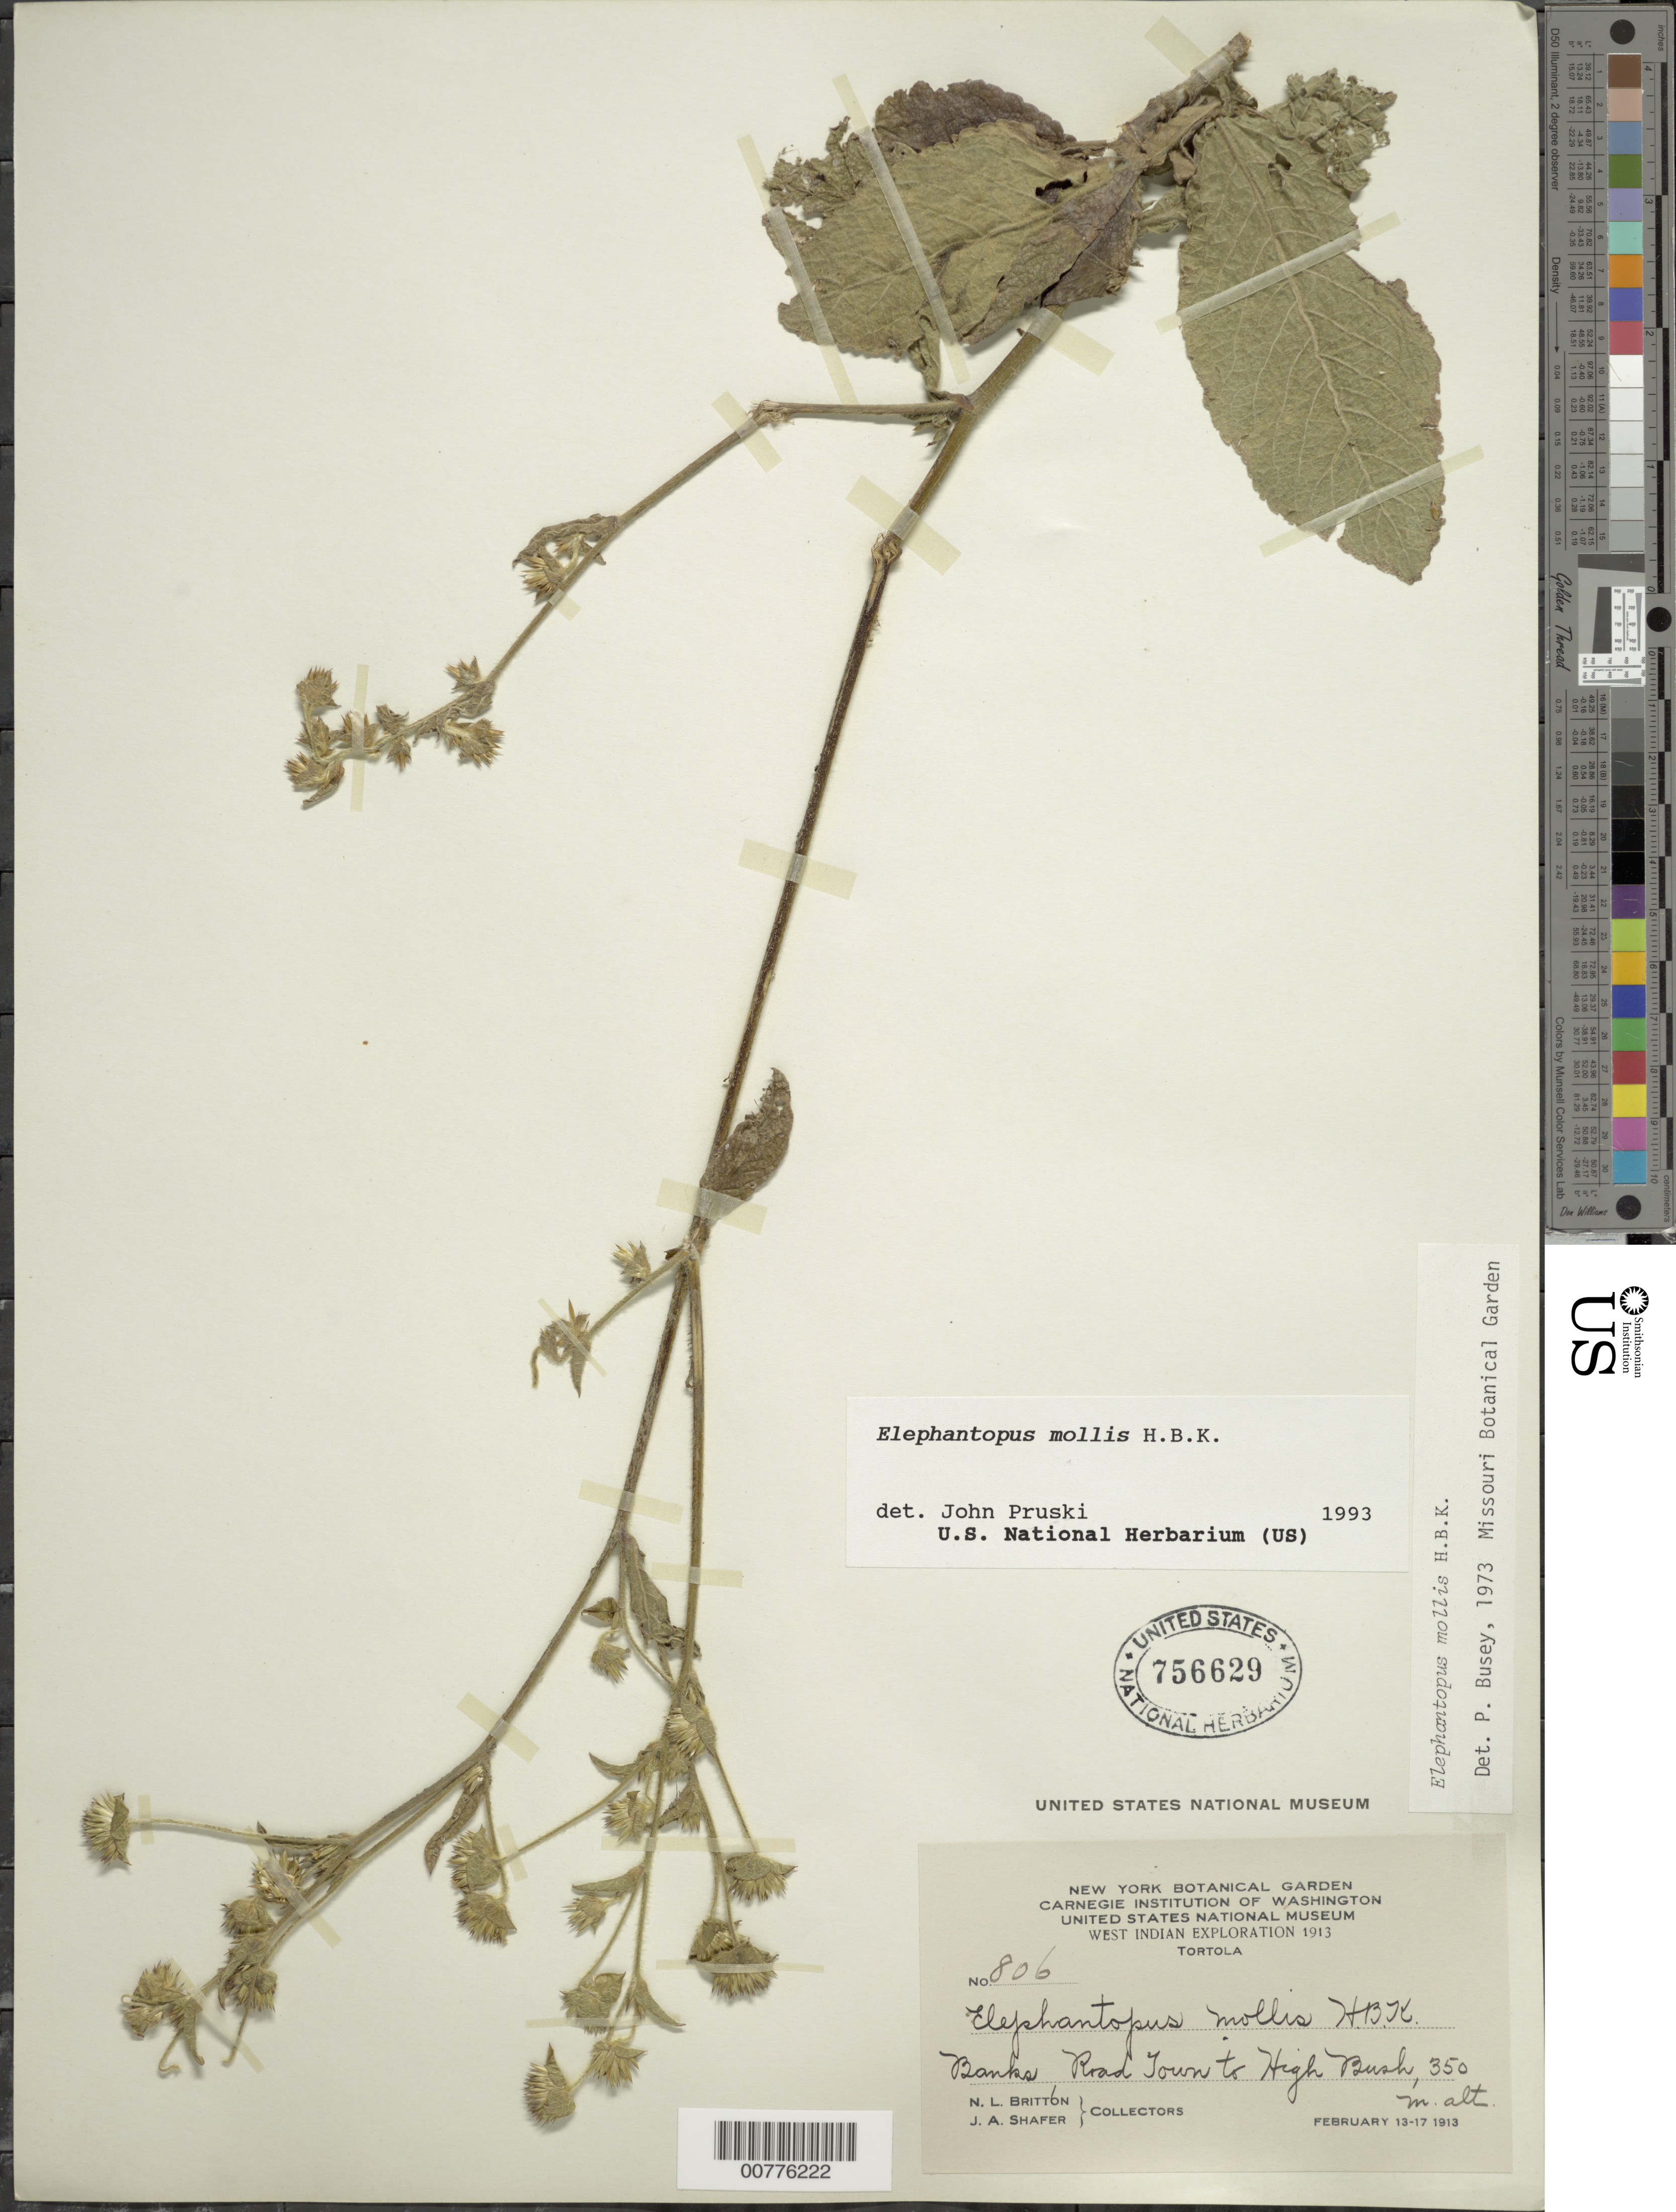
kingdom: Plantae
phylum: Tracheophyta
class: Magnoliopsida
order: Asterales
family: Asteraceae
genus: Elephantopus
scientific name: Elephantopus mollis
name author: Kunth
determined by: Pruski, J. F.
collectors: N. Britton & J. A. Shafer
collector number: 806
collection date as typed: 13 Feb 1913 to 17 Feb 1913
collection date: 1913-02-13/1913-02-17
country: British Virgin Islands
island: Tortola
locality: Banks, Roadtown to High Bush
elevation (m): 350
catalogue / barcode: US 756629